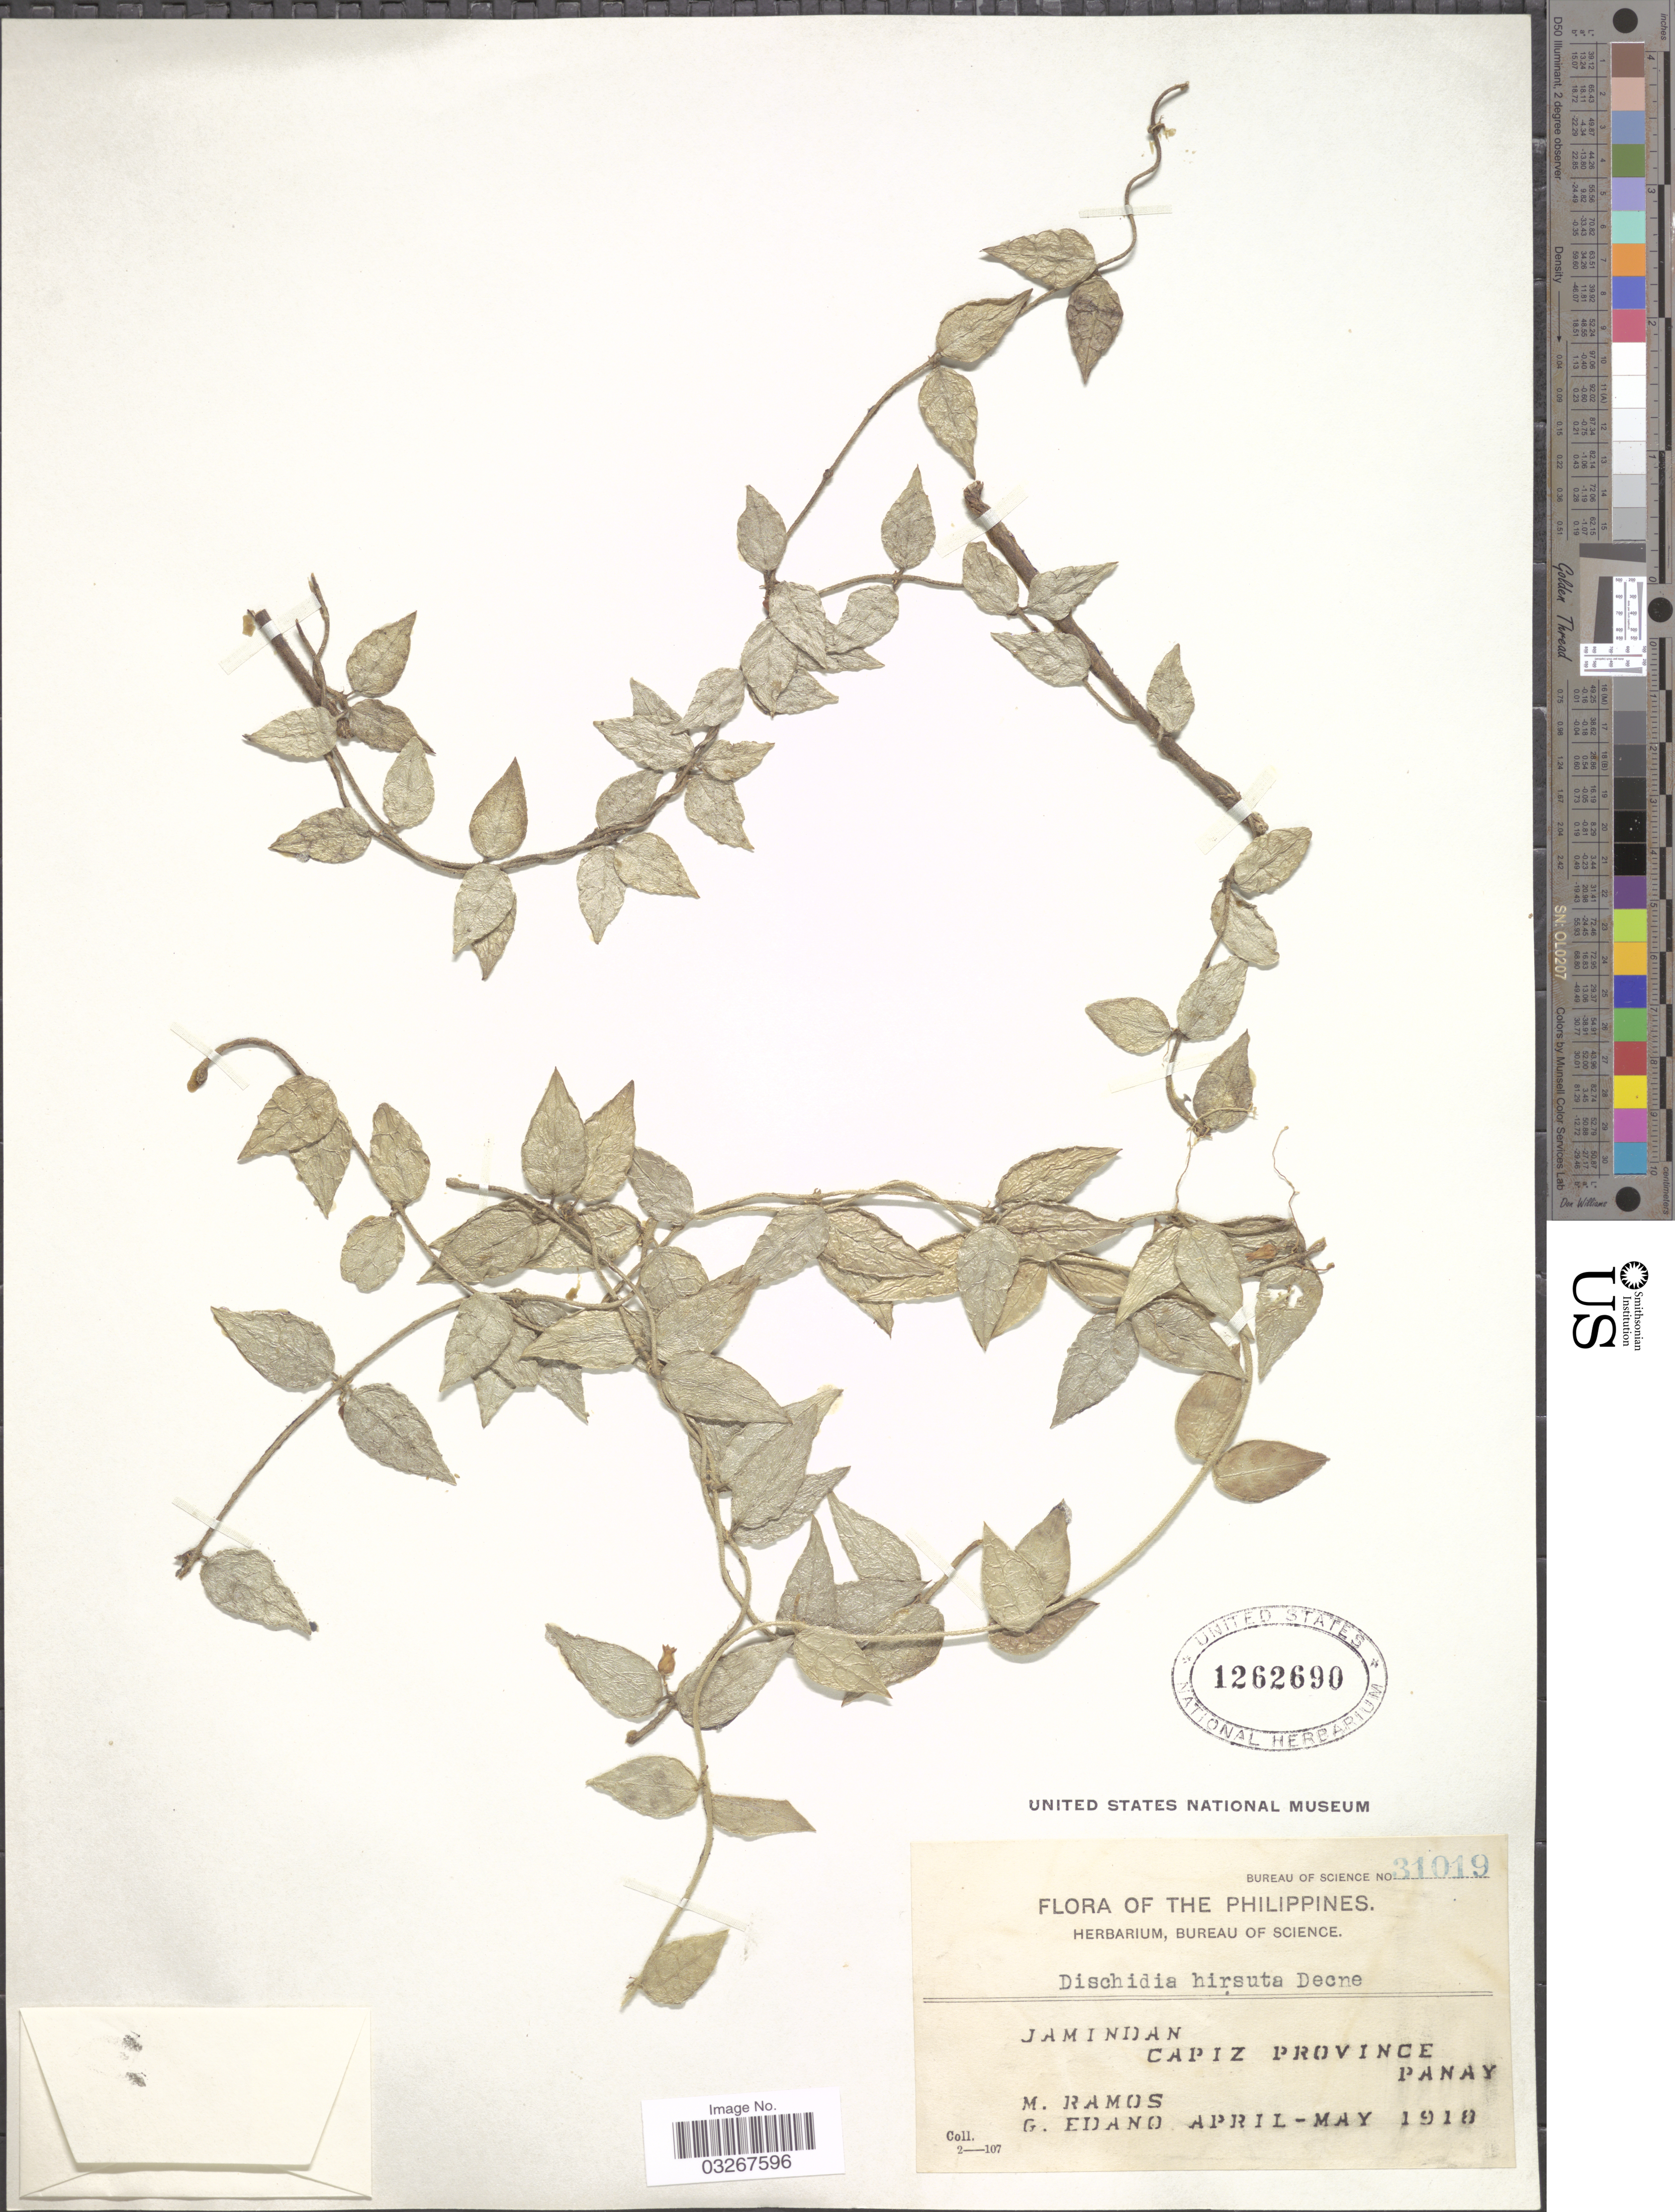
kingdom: Plantae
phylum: Tracheophyta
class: Magnoliopsida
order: Gentianales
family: Apocynaceae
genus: Dischidia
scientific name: Dischidia hirsuta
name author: (Blume) Decne.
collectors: M. Ramos & G. Edaño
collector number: Bureau of Science 31019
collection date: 1918-04/1918-05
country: Philippines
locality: Jamindan, Capiz Province, Panay.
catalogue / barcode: US 1262690